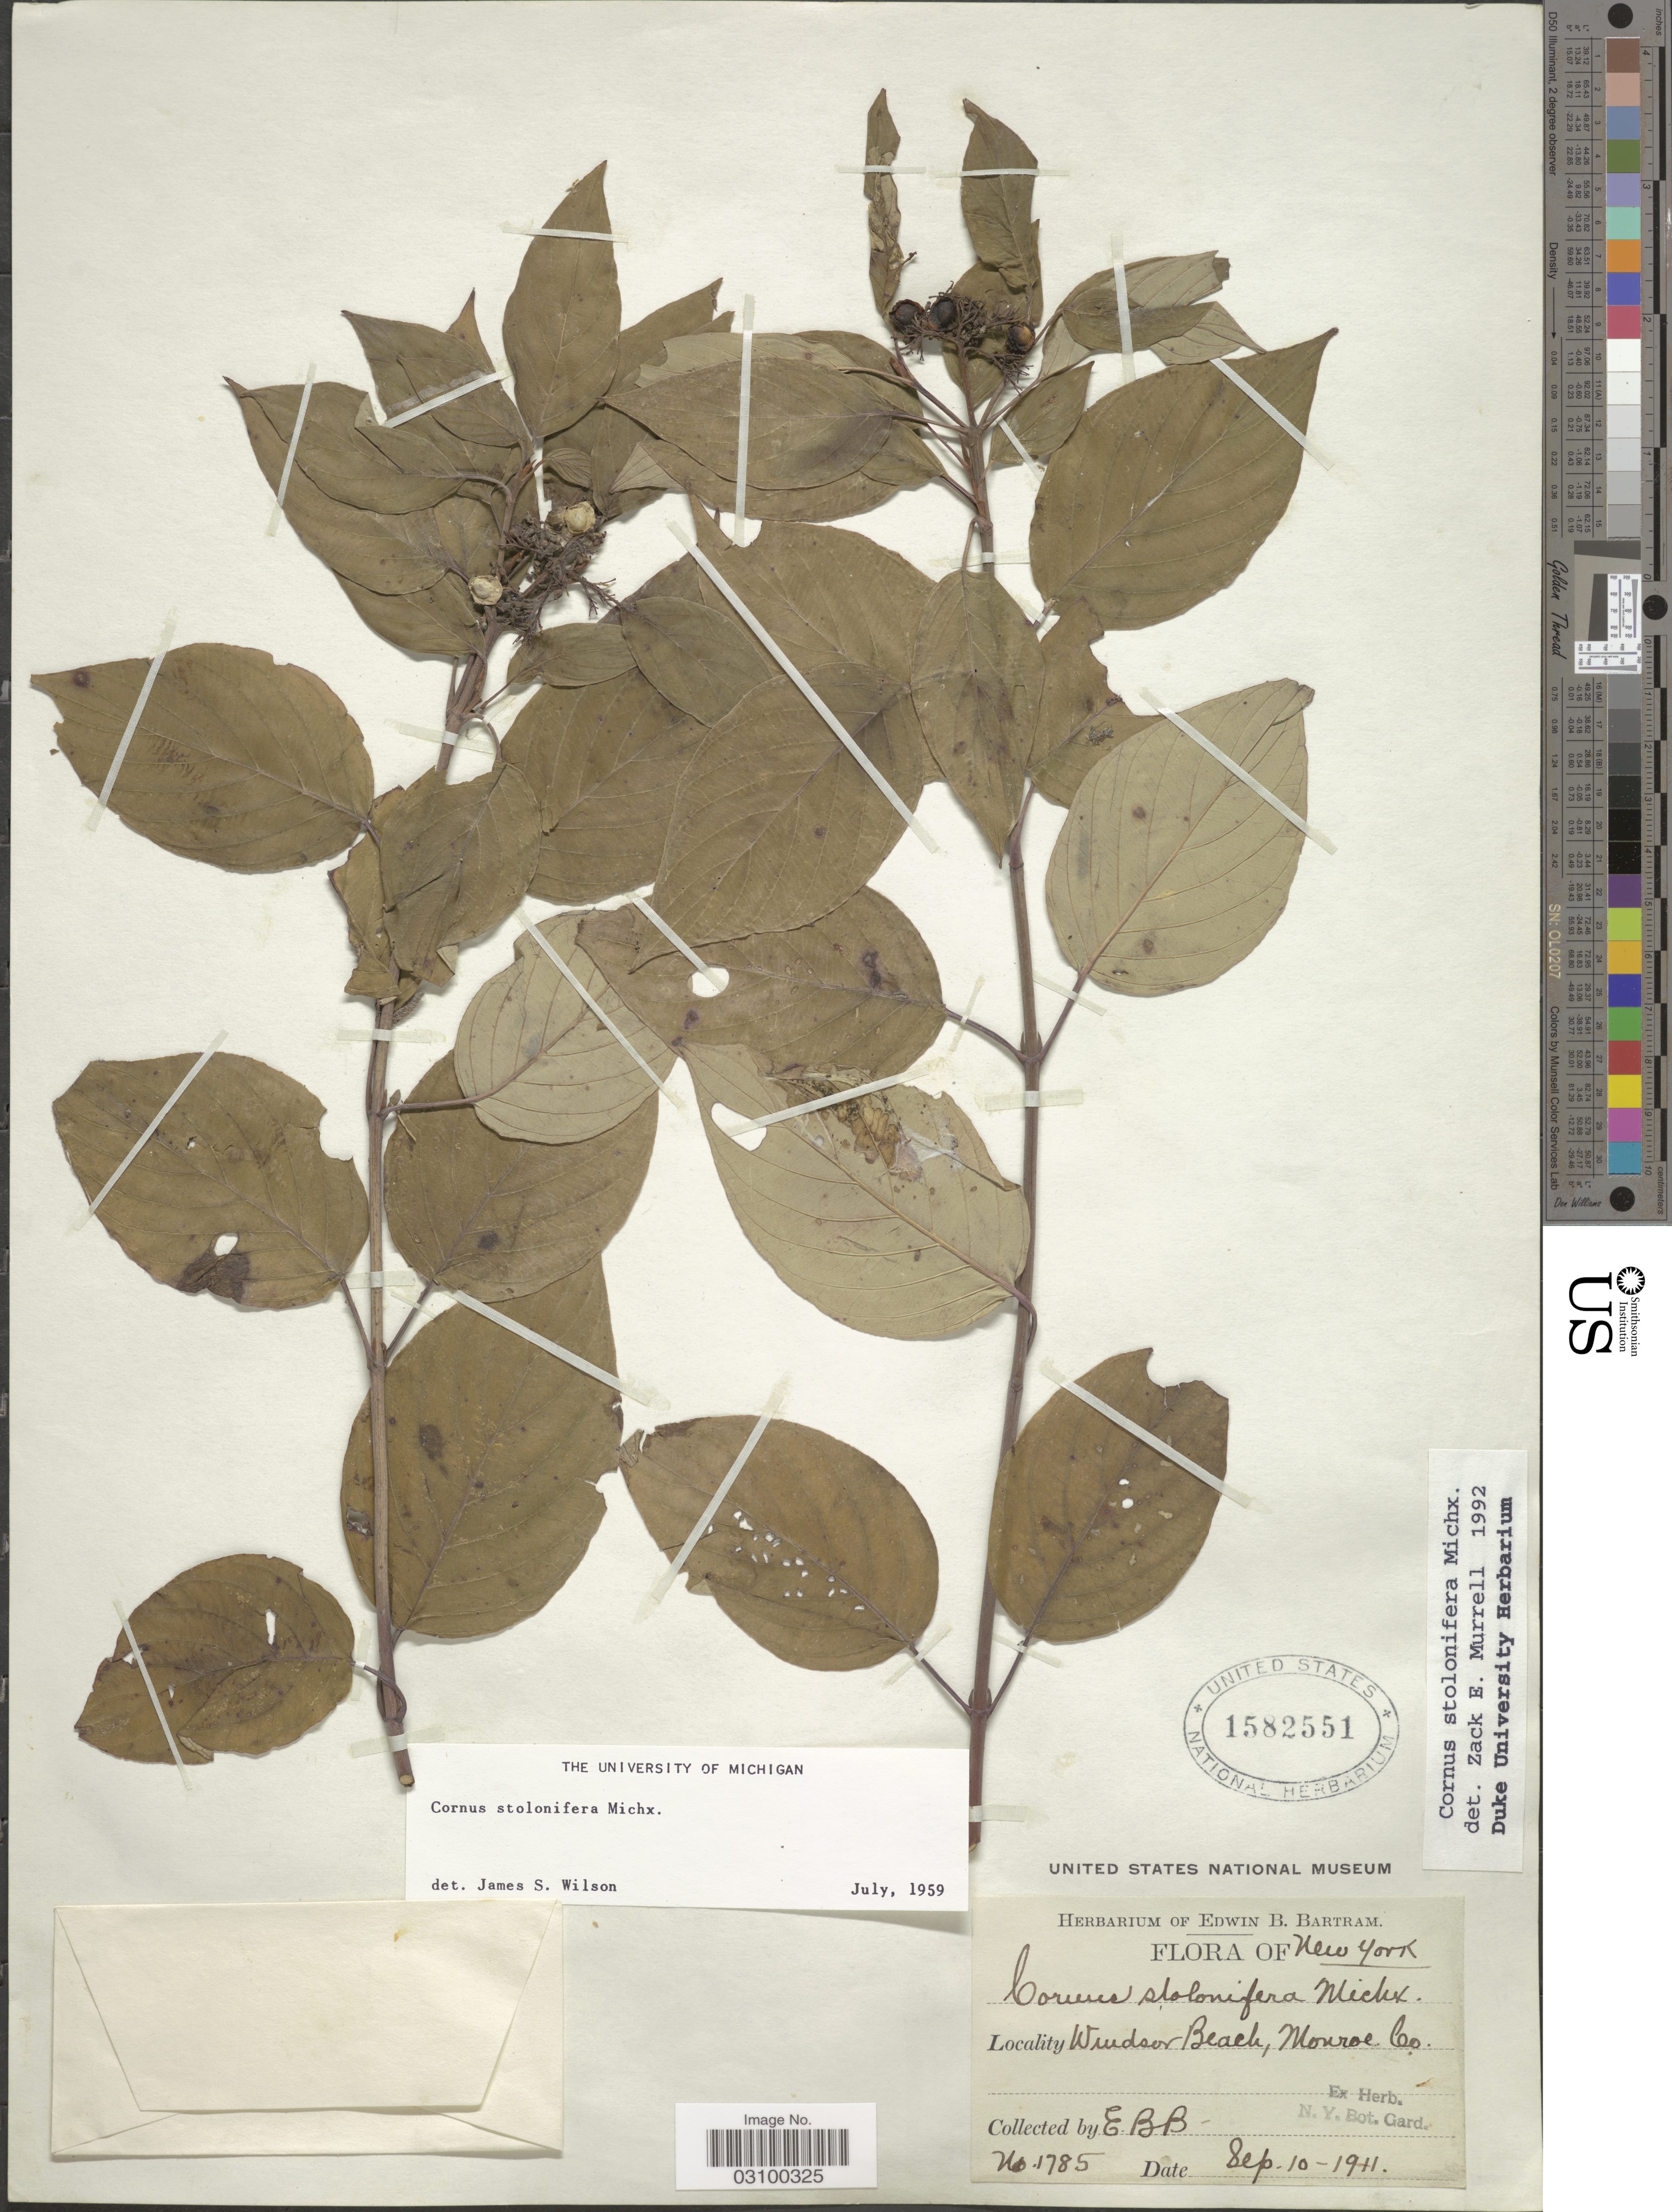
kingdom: Plantae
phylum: Tracheophyta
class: Magnoliopsida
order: Cornales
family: Cornaceae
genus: Cornus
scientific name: Cornus sericea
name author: L.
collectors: E. B. Bartram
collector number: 1785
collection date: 1911-09-10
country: United States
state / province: New York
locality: Windsor Beach, Monroe Co.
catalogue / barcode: US 1582551